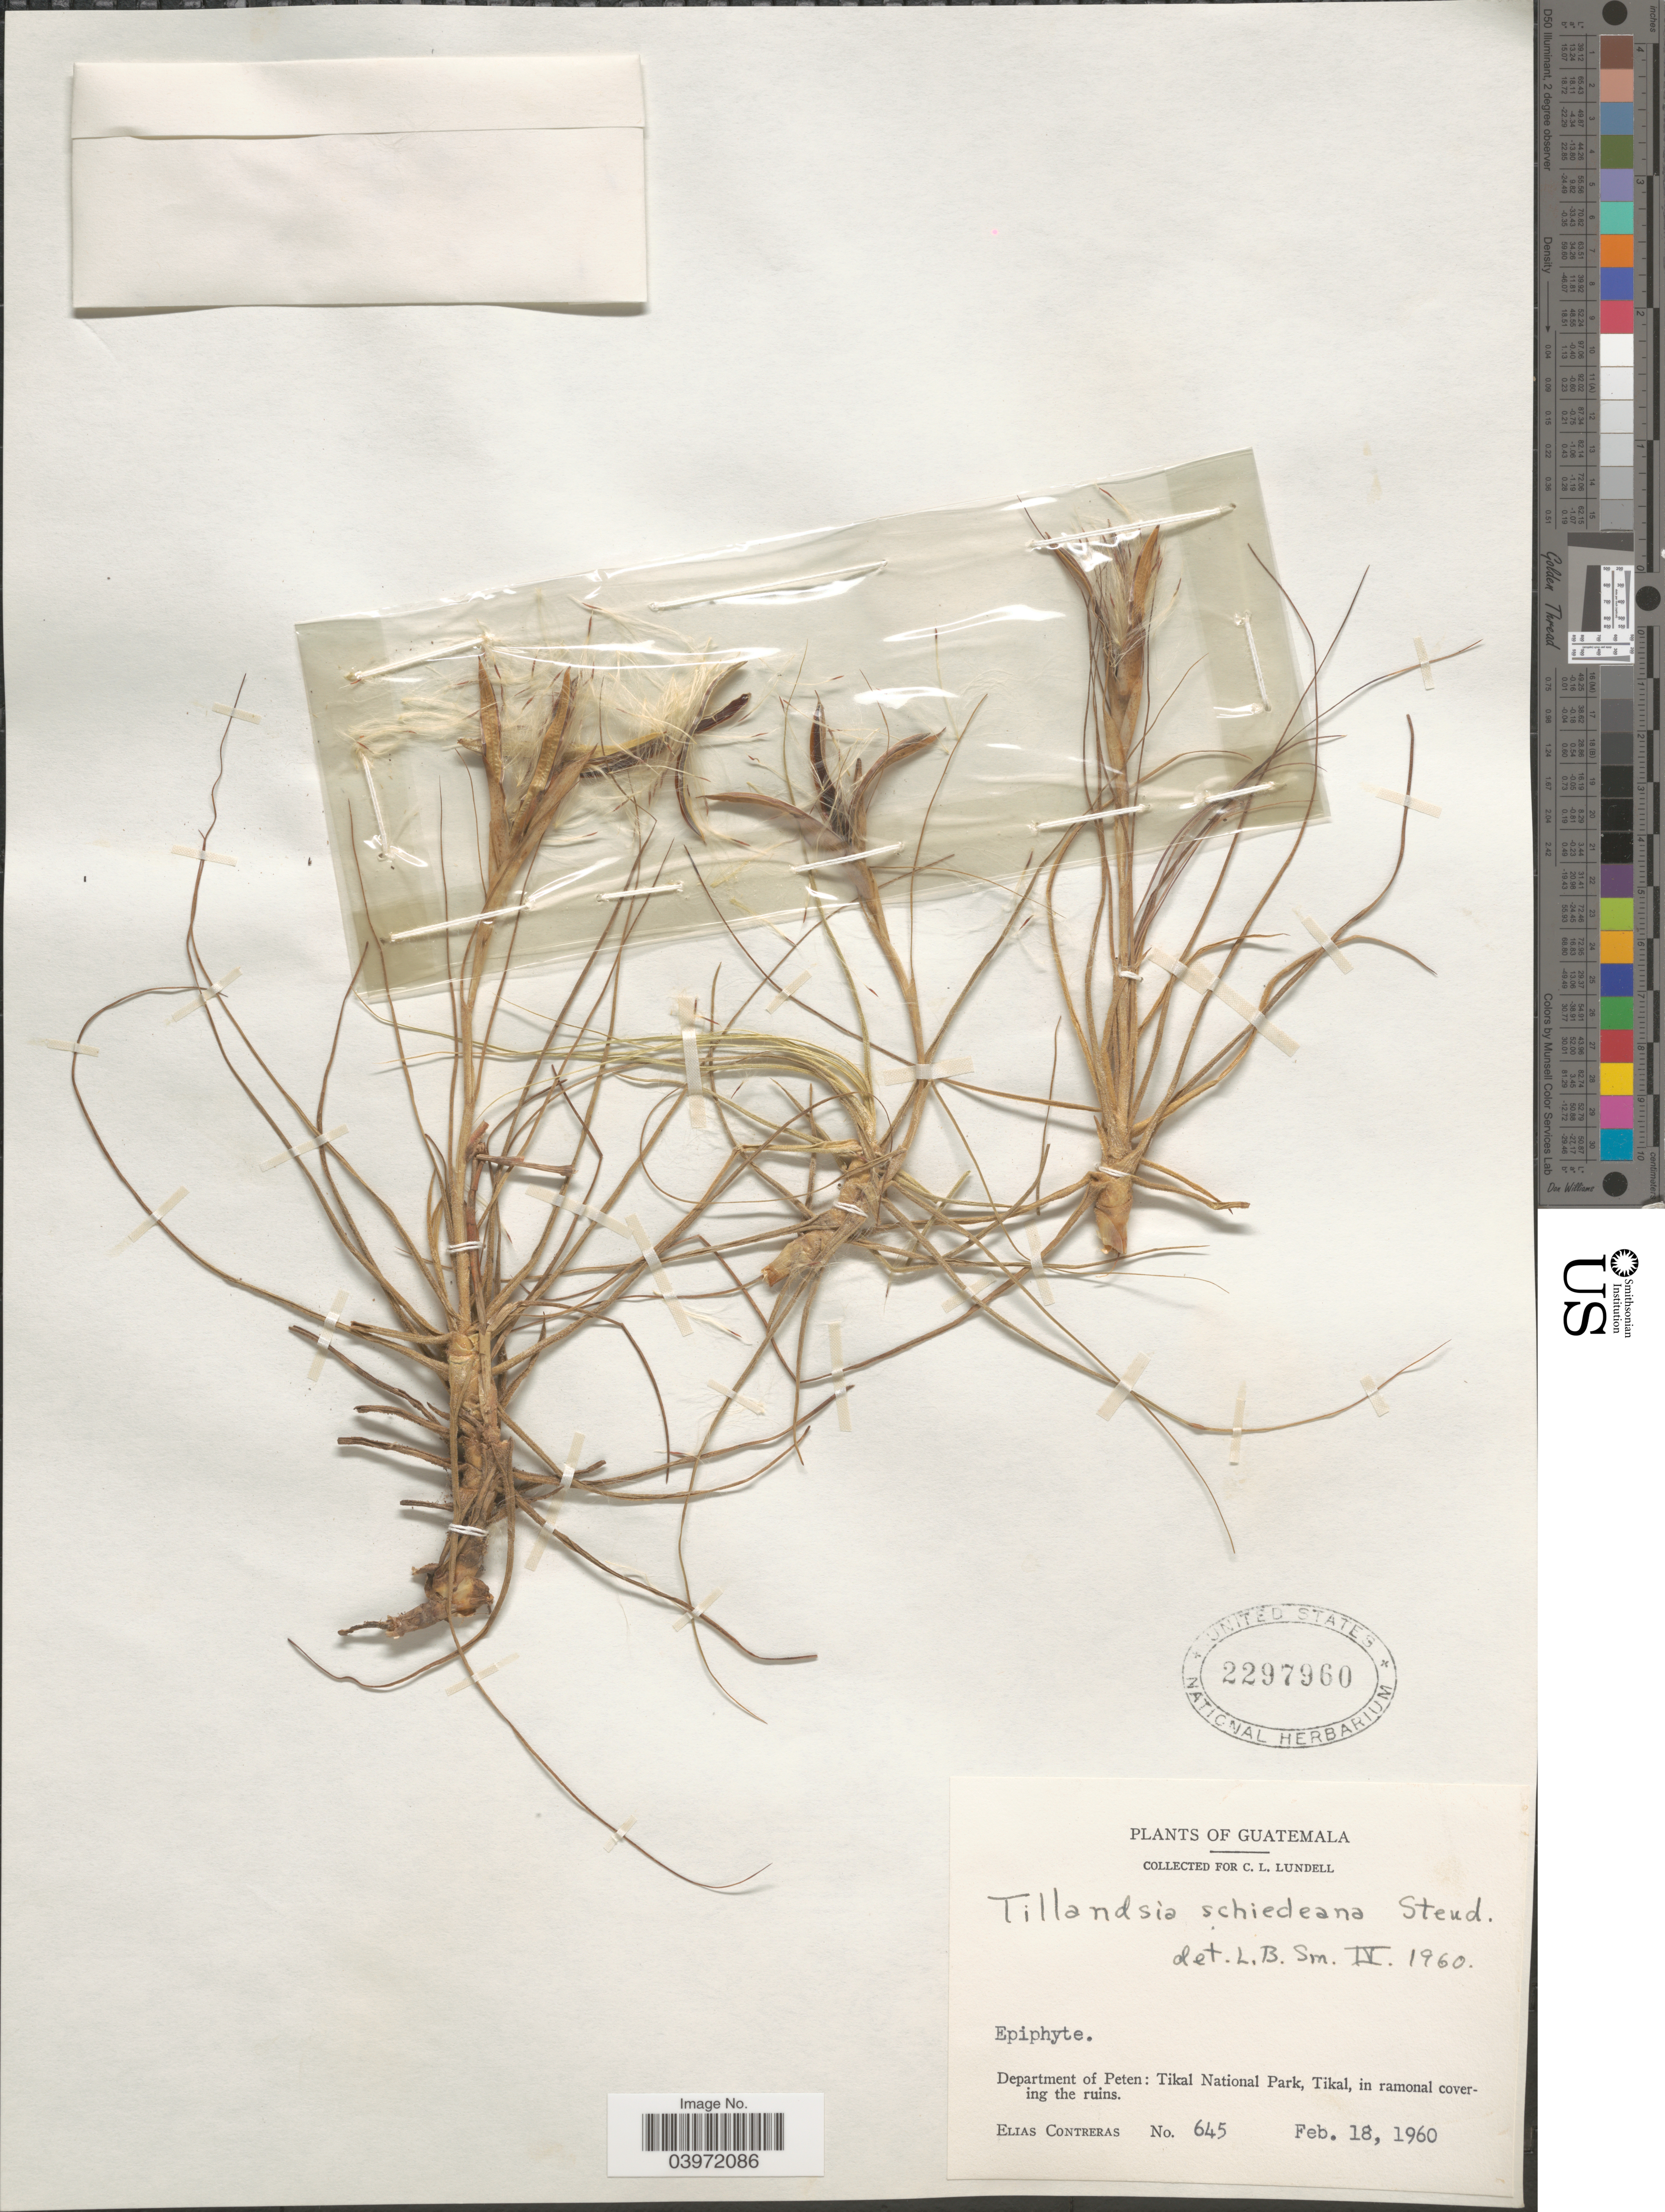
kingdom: Plantae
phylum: Tracheophyta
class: Liliopsida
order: Poales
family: Bromeliaceae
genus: Tillandsia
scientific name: Tillandsia schiedeana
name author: Steud.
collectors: E. Contreras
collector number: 645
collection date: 1960-02-18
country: Guatemala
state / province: El Peten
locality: Department of Peten: Tikal National Park, Tikal.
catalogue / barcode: US 2297960